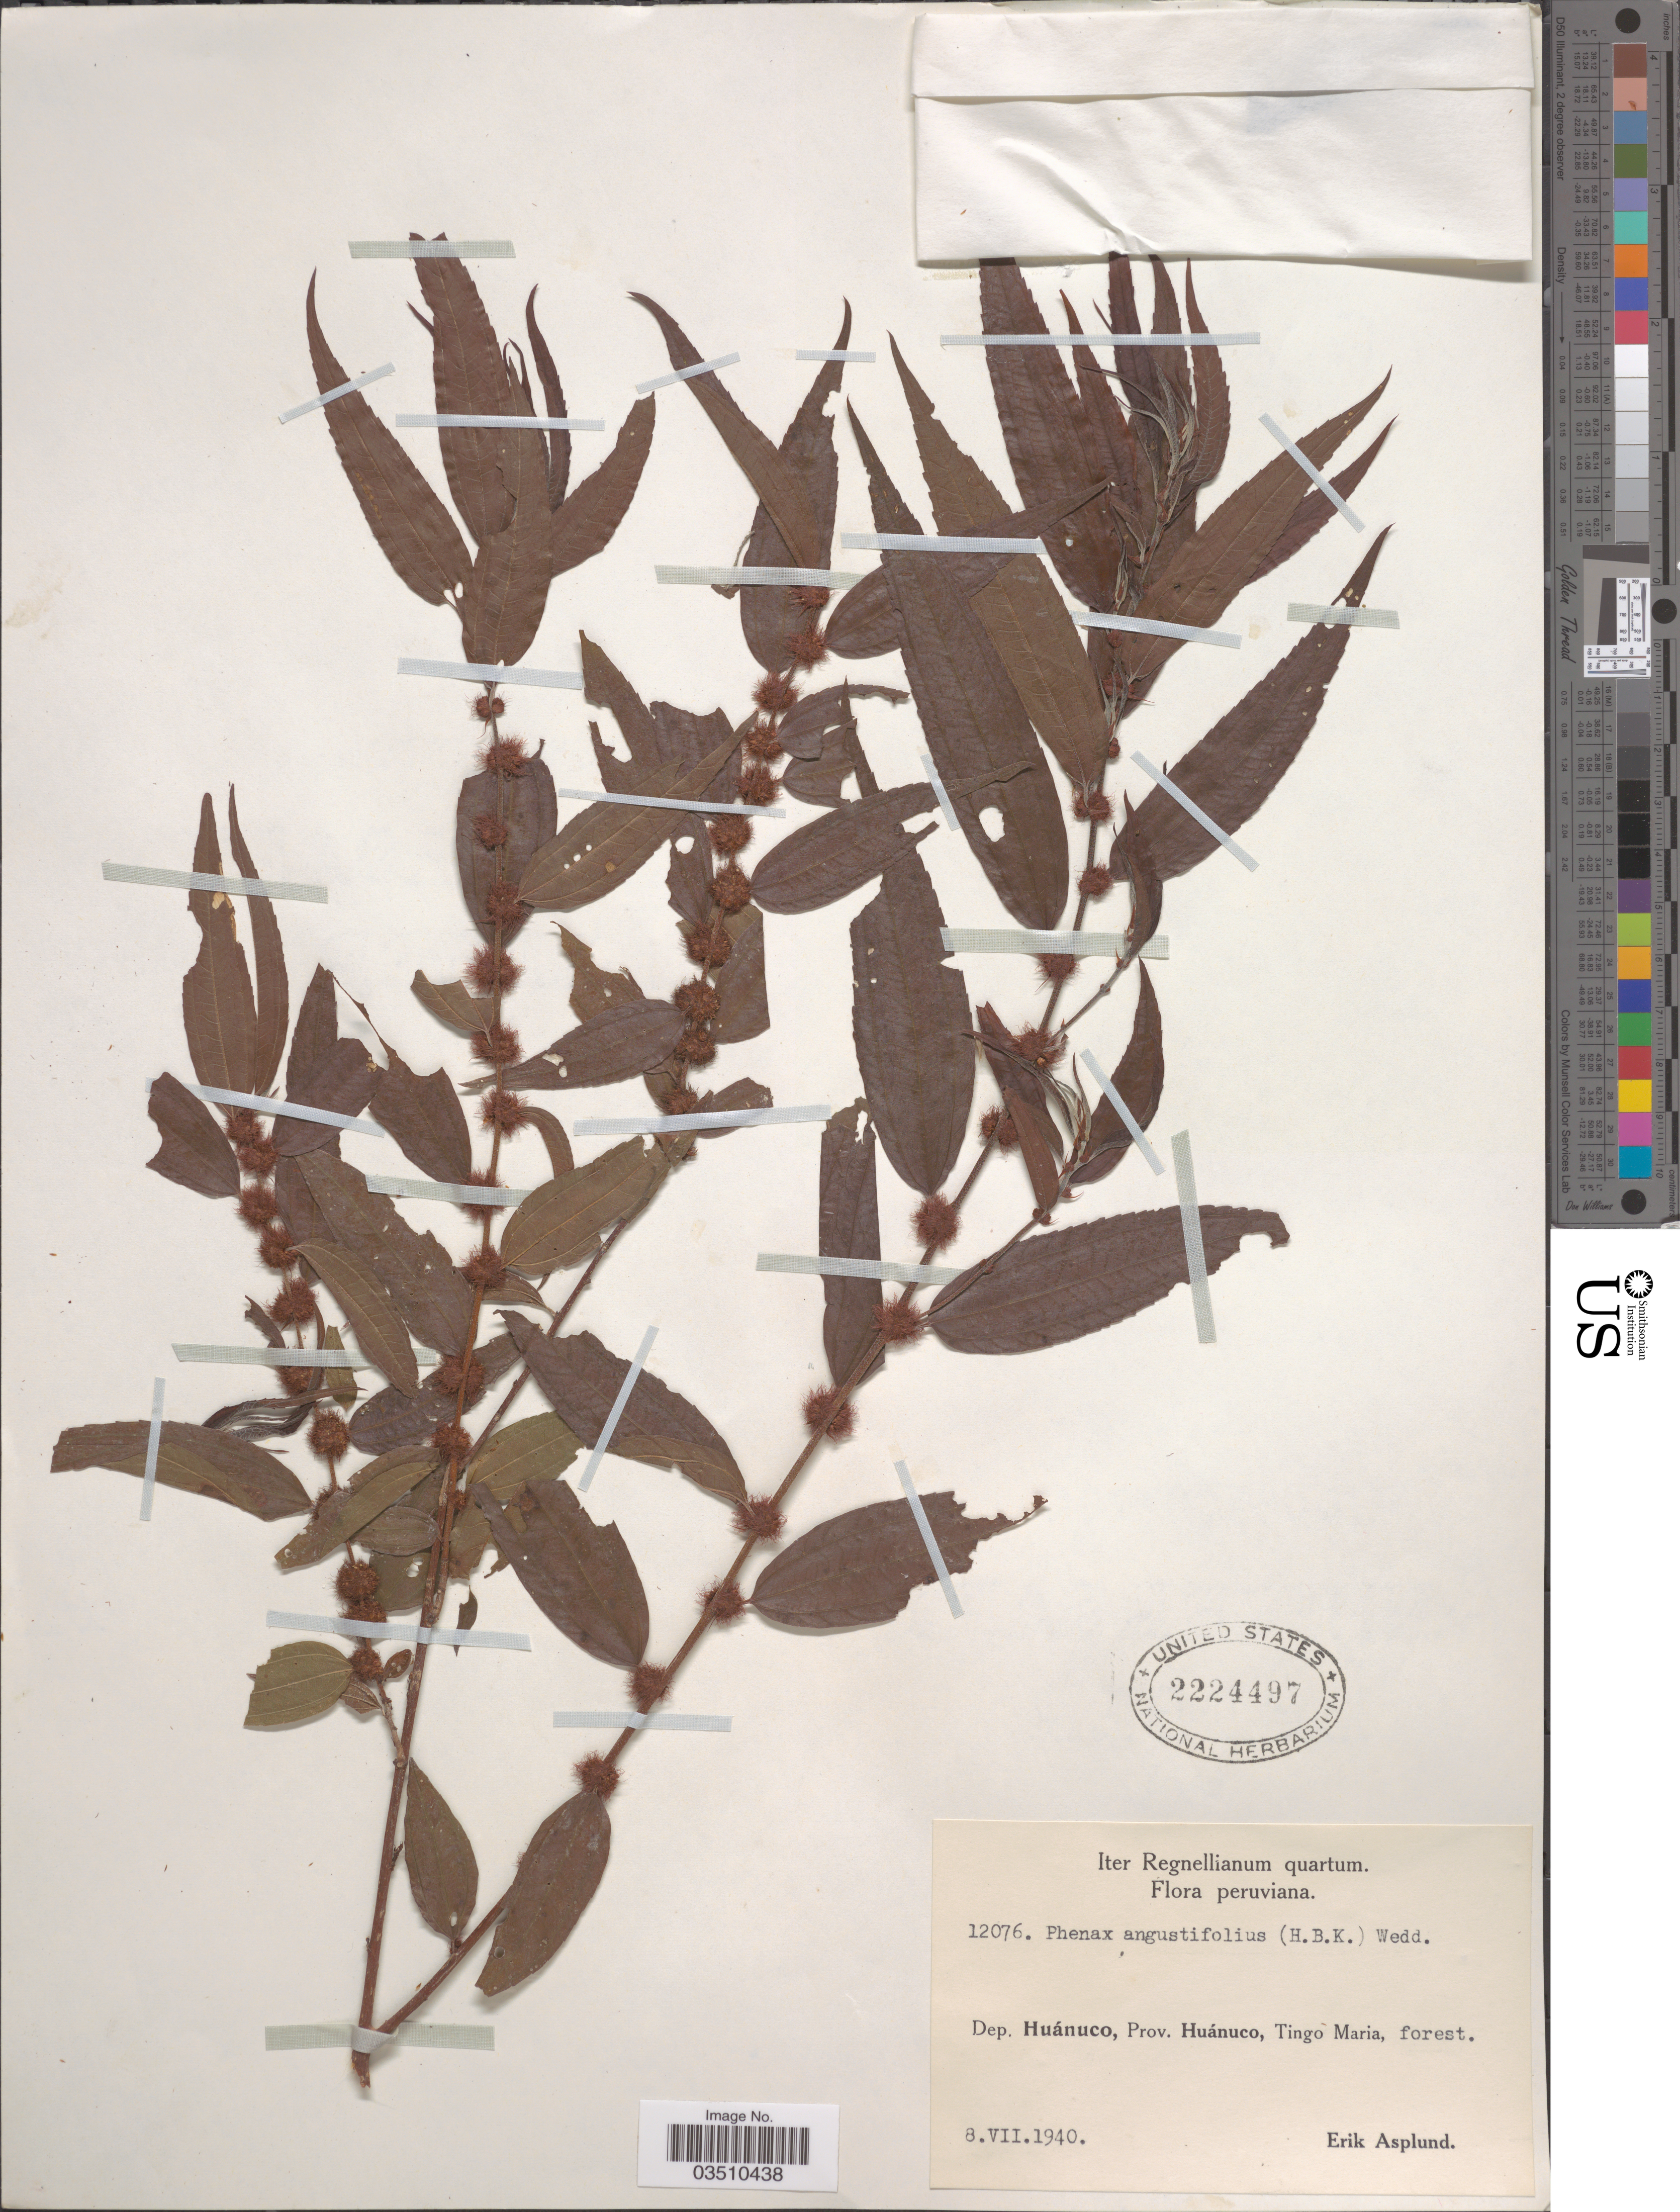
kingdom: Plantae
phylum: Tracheophyta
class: Magnoliopsida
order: Rosales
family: Urticaceae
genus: Phenax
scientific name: Phenax angustifolius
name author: (Kunth) Wedd.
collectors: E. Asplund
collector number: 12076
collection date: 1940-07-08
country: Peru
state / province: Huánuco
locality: Dep. Huánuco, Tingo Maria.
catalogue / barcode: US 2224497